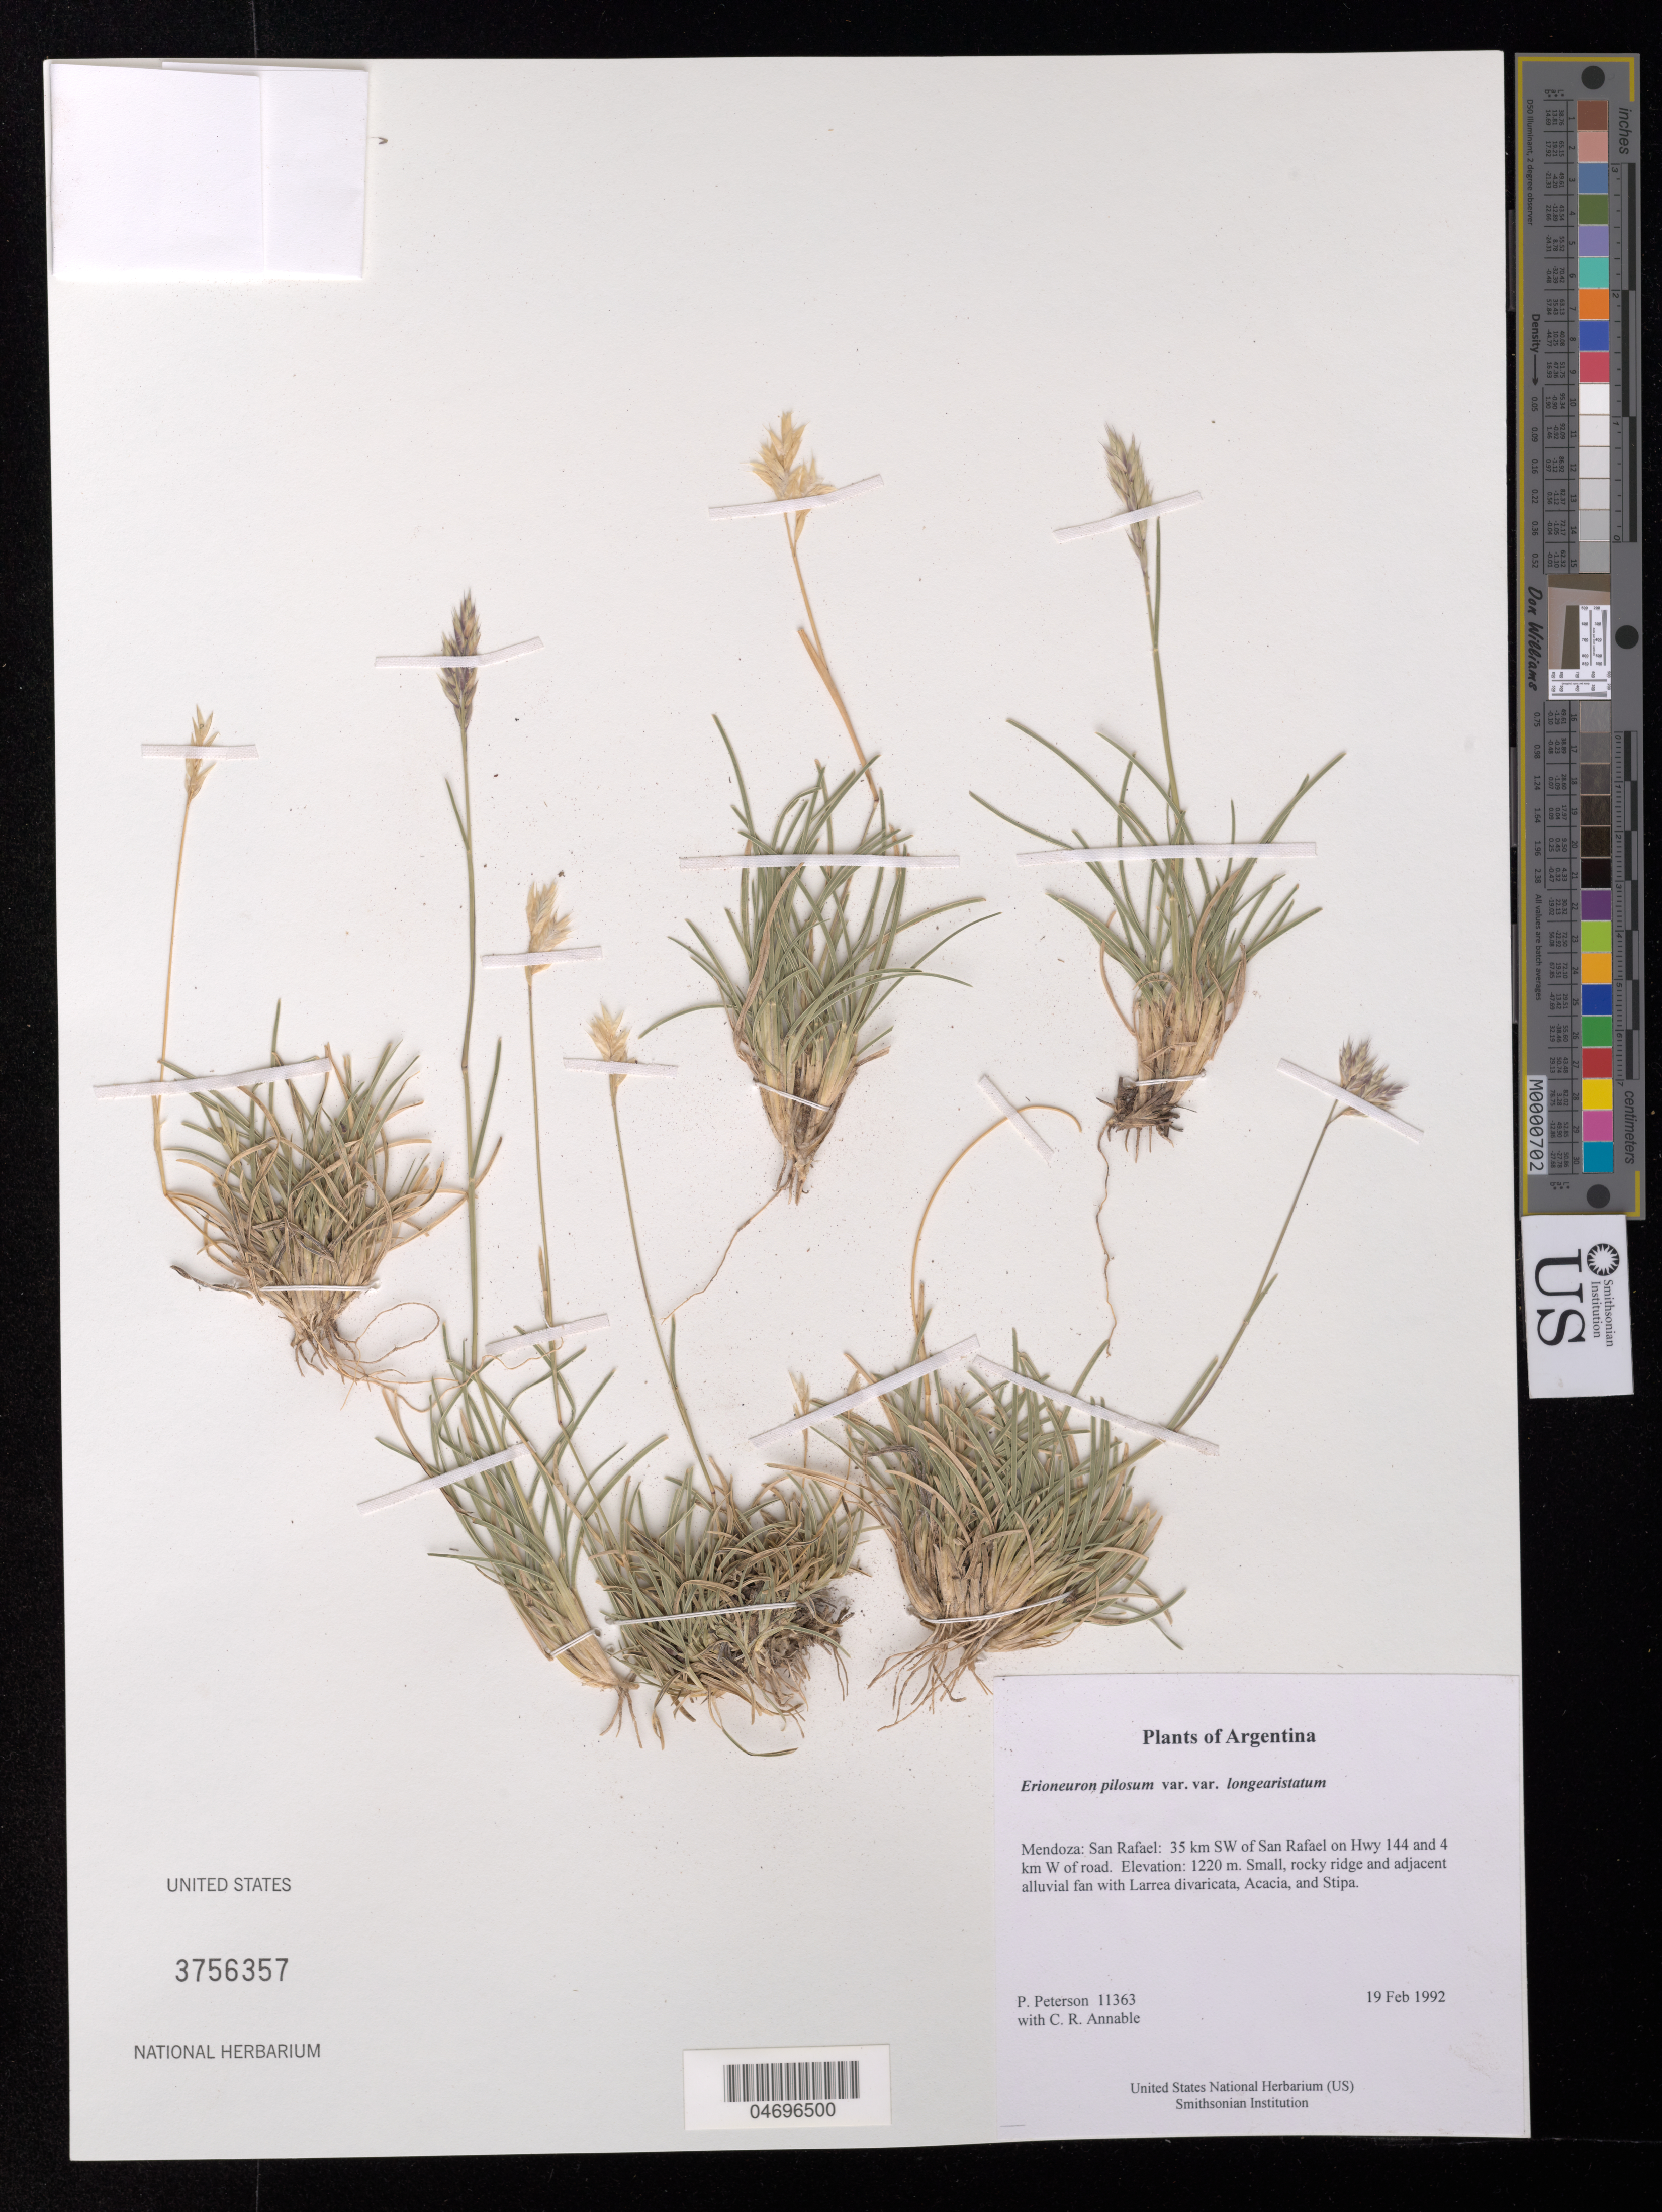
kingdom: Plantae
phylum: Tracheophyta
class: Liliopsida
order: Poales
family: Poaceae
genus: Erioneuron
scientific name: Erioneuron pilosum var. longearistatum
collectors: P. M. Peterson & C. R. Annable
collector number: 11363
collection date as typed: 19 Feb 1992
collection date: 1992-02-19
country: Argentina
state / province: Mendoza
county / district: San Rafael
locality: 35 km SW of San Rafael on Hwy 144 and 4 km W of road.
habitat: Small, rocky ridge and adjacent alluvial fan with Larrea divaricata, Acacia, and Stipa.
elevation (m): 1220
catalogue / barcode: US 3756357